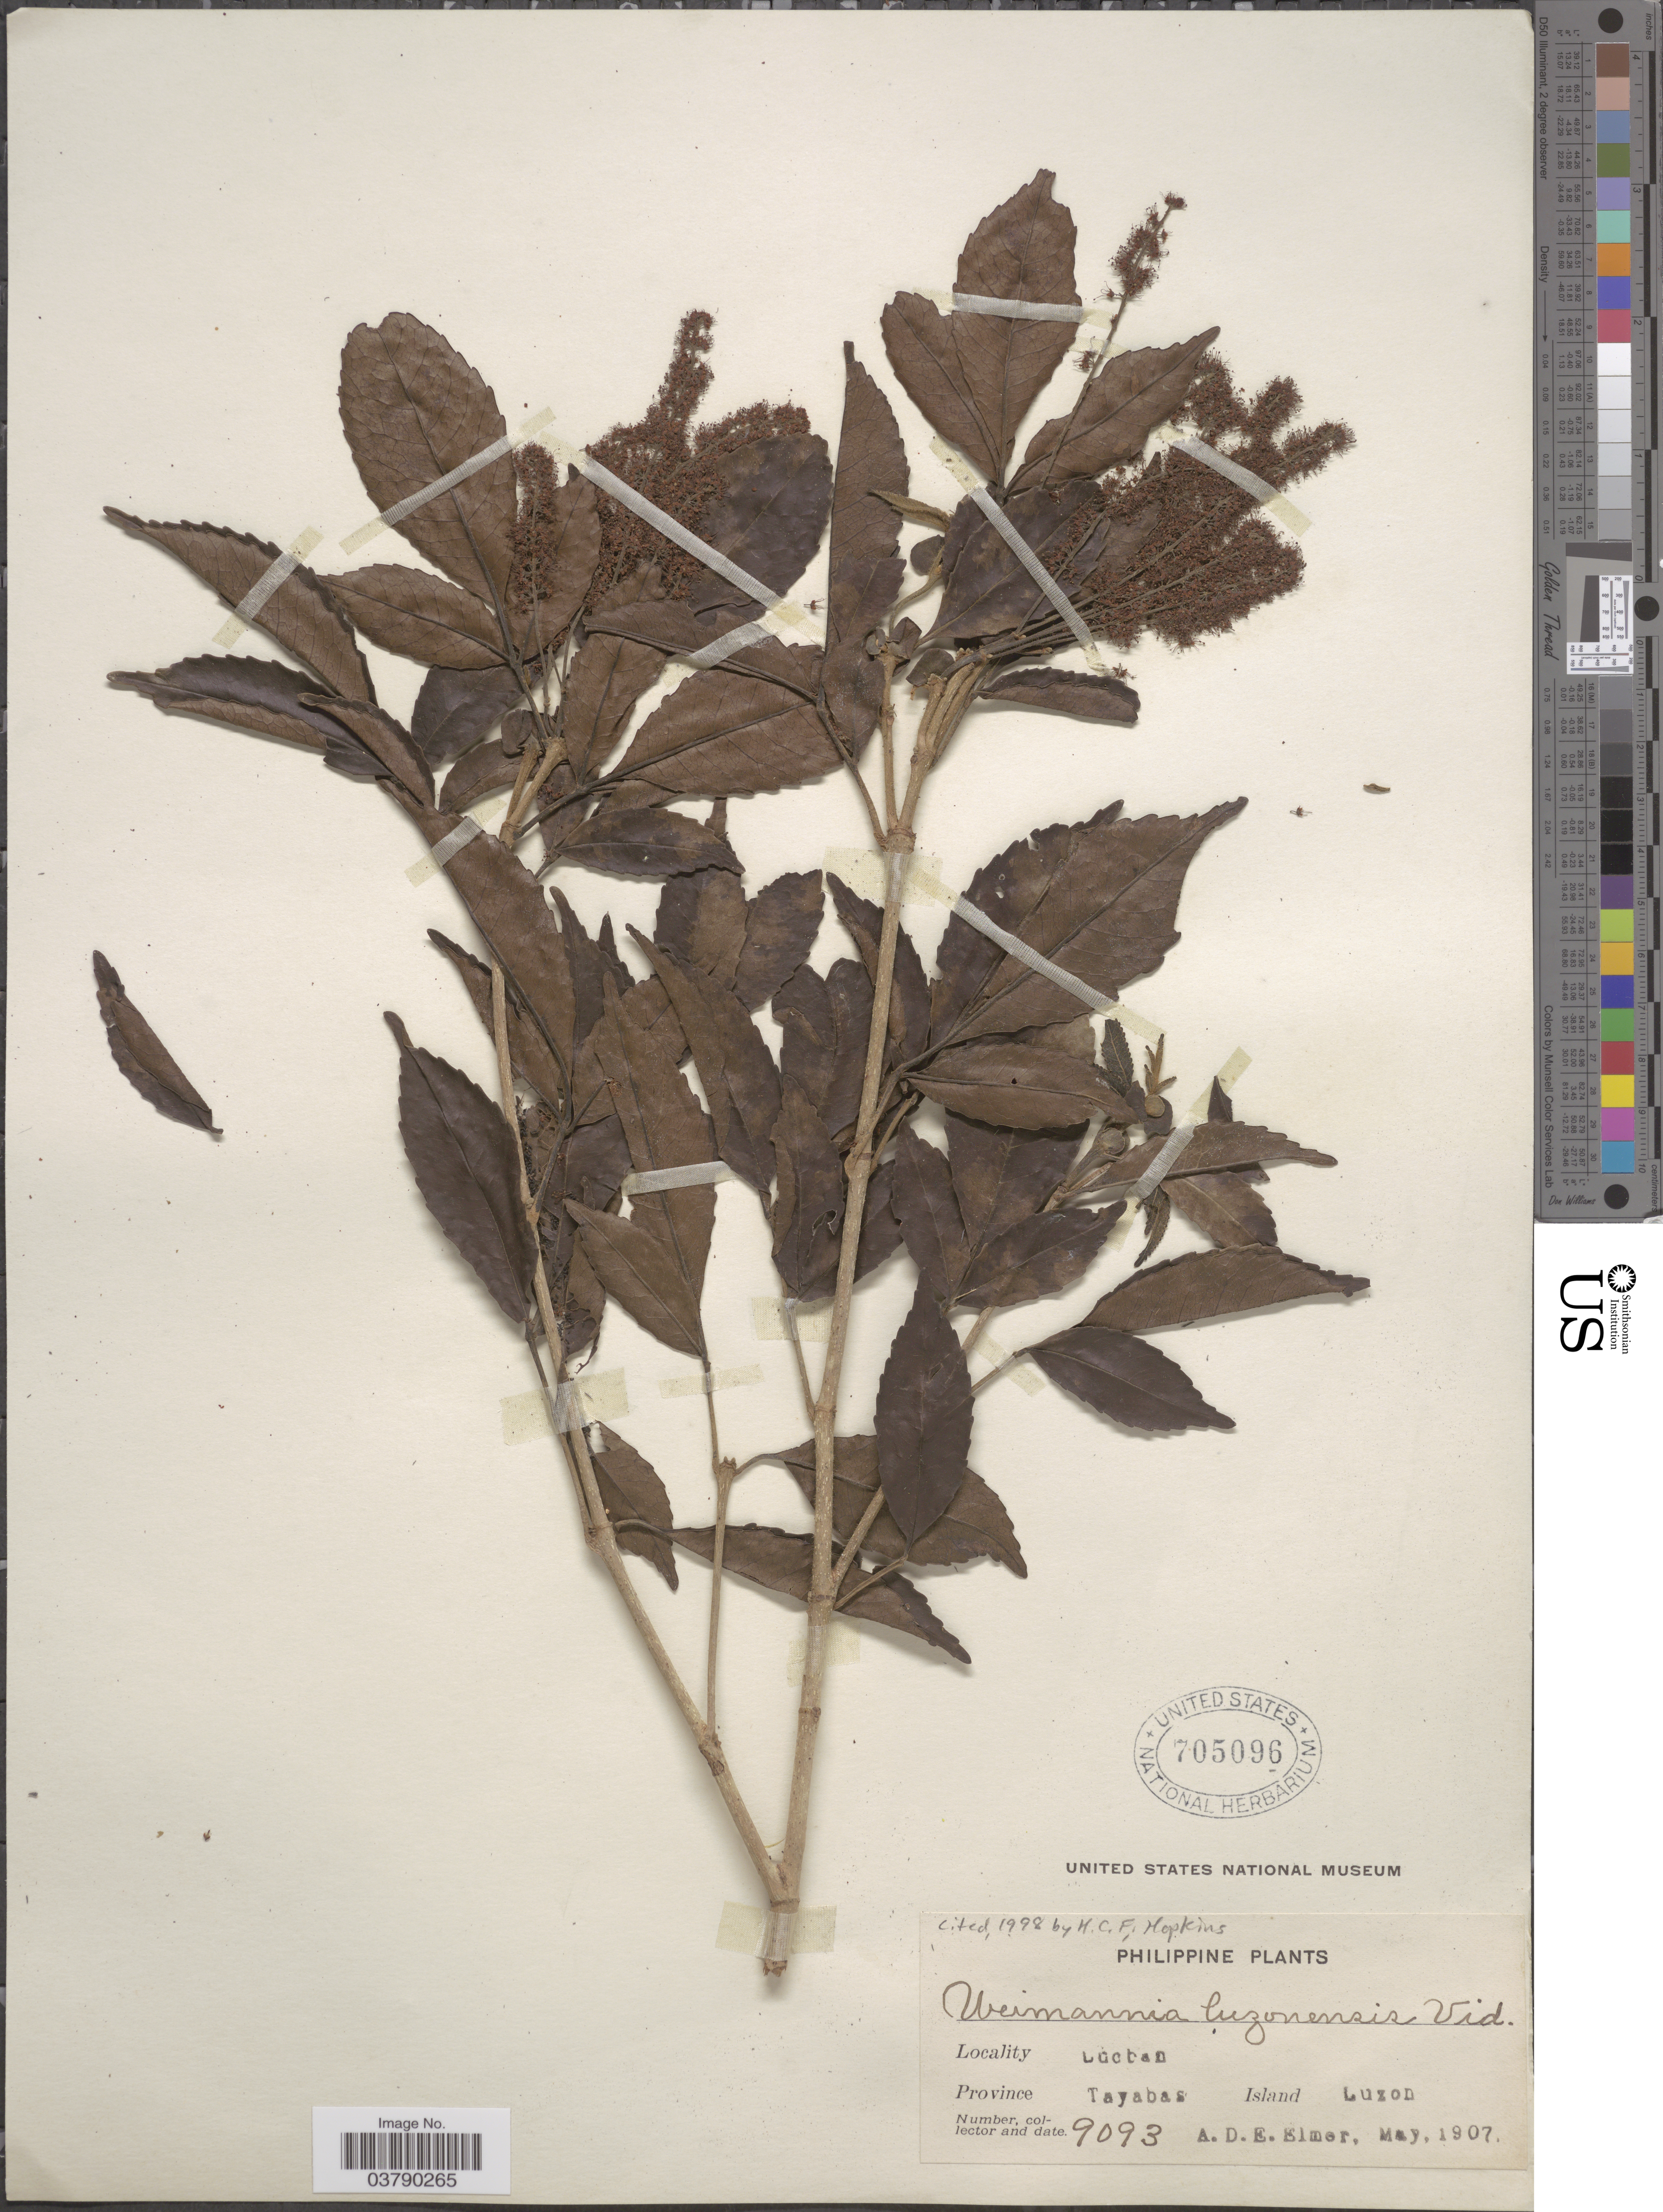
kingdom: Plantae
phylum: Tracheophyta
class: Magnoliopsida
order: Oxalidales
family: Cunoniaceae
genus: Pterophylla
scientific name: Pterophylla luzoniensis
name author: (S. Vidal) Pillon & H.C. Hopkins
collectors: A. D. E. Elmer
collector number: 9093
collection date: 1907-05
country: Philippines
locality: Lucban. Province Tayabas. Island Luzon.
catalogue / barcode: US 705096